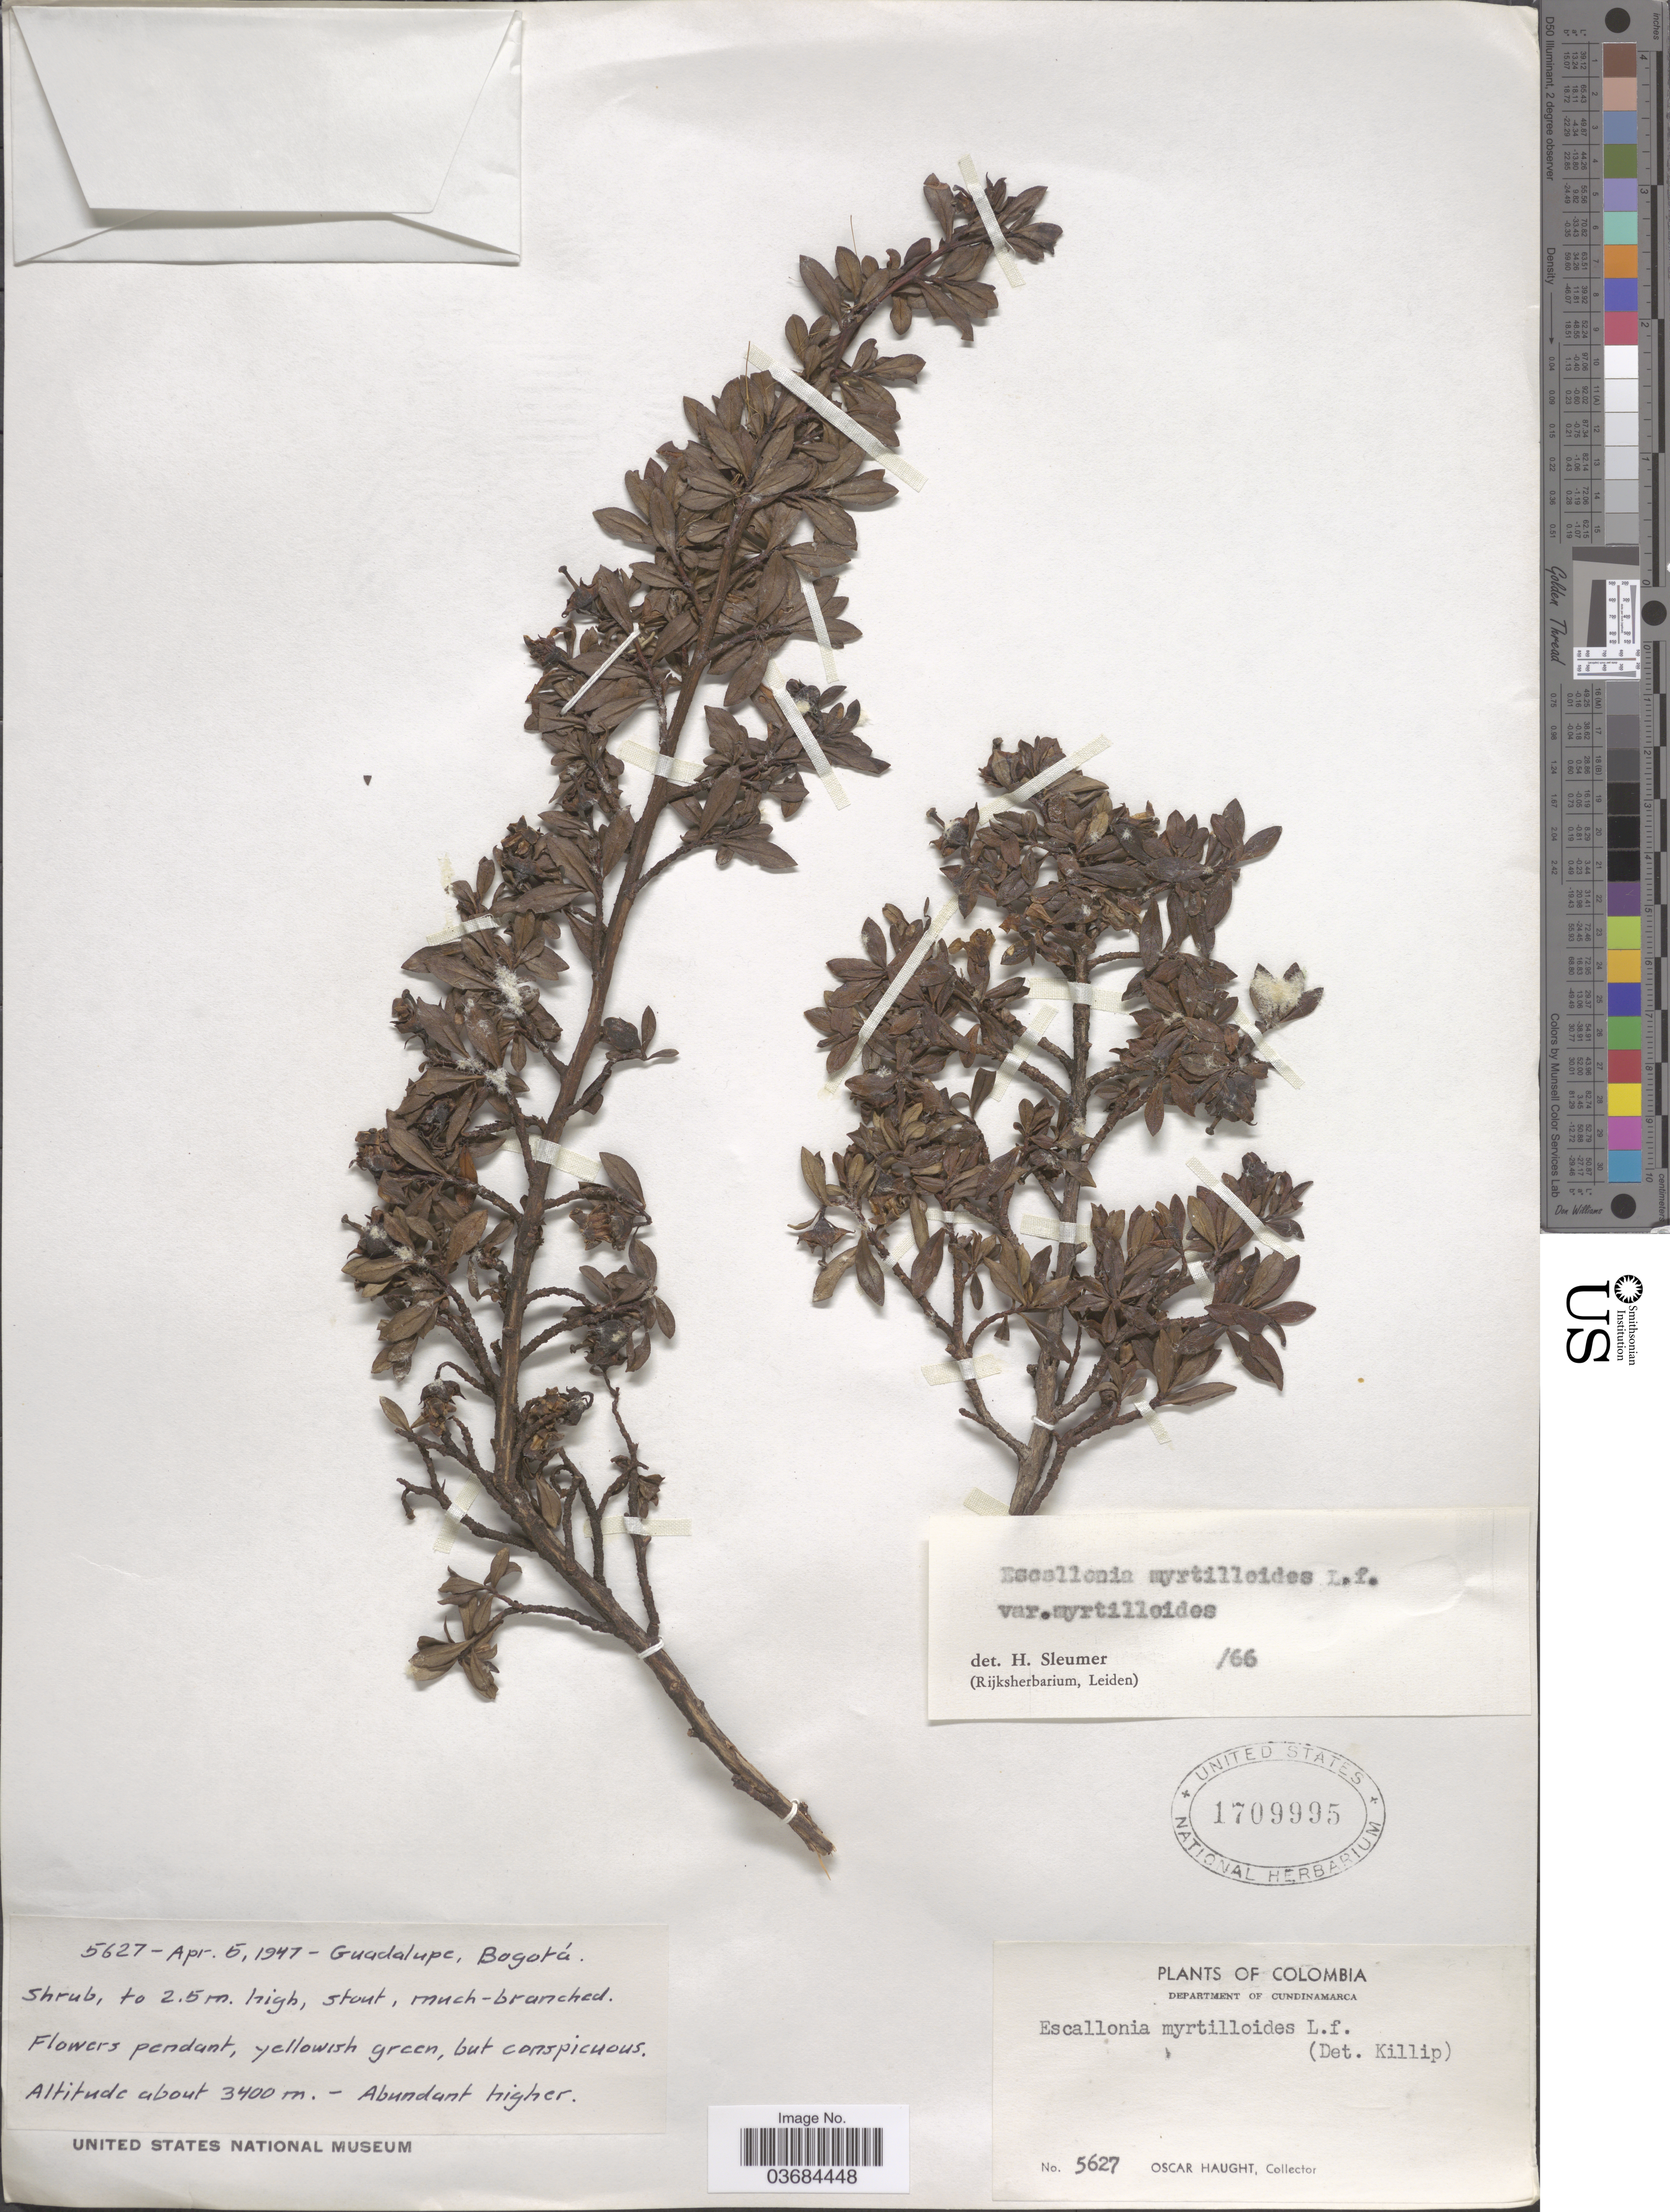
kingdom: Plantae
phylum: Tracheophyta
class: Magnoliopsida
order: Escalloniales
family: Escalloniaceae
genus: Escallonia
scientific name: Escallonia myrtilloides var. myrtilloides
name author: L. f.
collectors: O. L. Haught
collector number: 5627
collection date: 1947-04-05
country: Colombia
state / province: Cundinamarca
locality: Guadalupe, Bogotá. Department of Cundinamarca.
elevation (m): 3400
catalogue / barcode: US 1709995